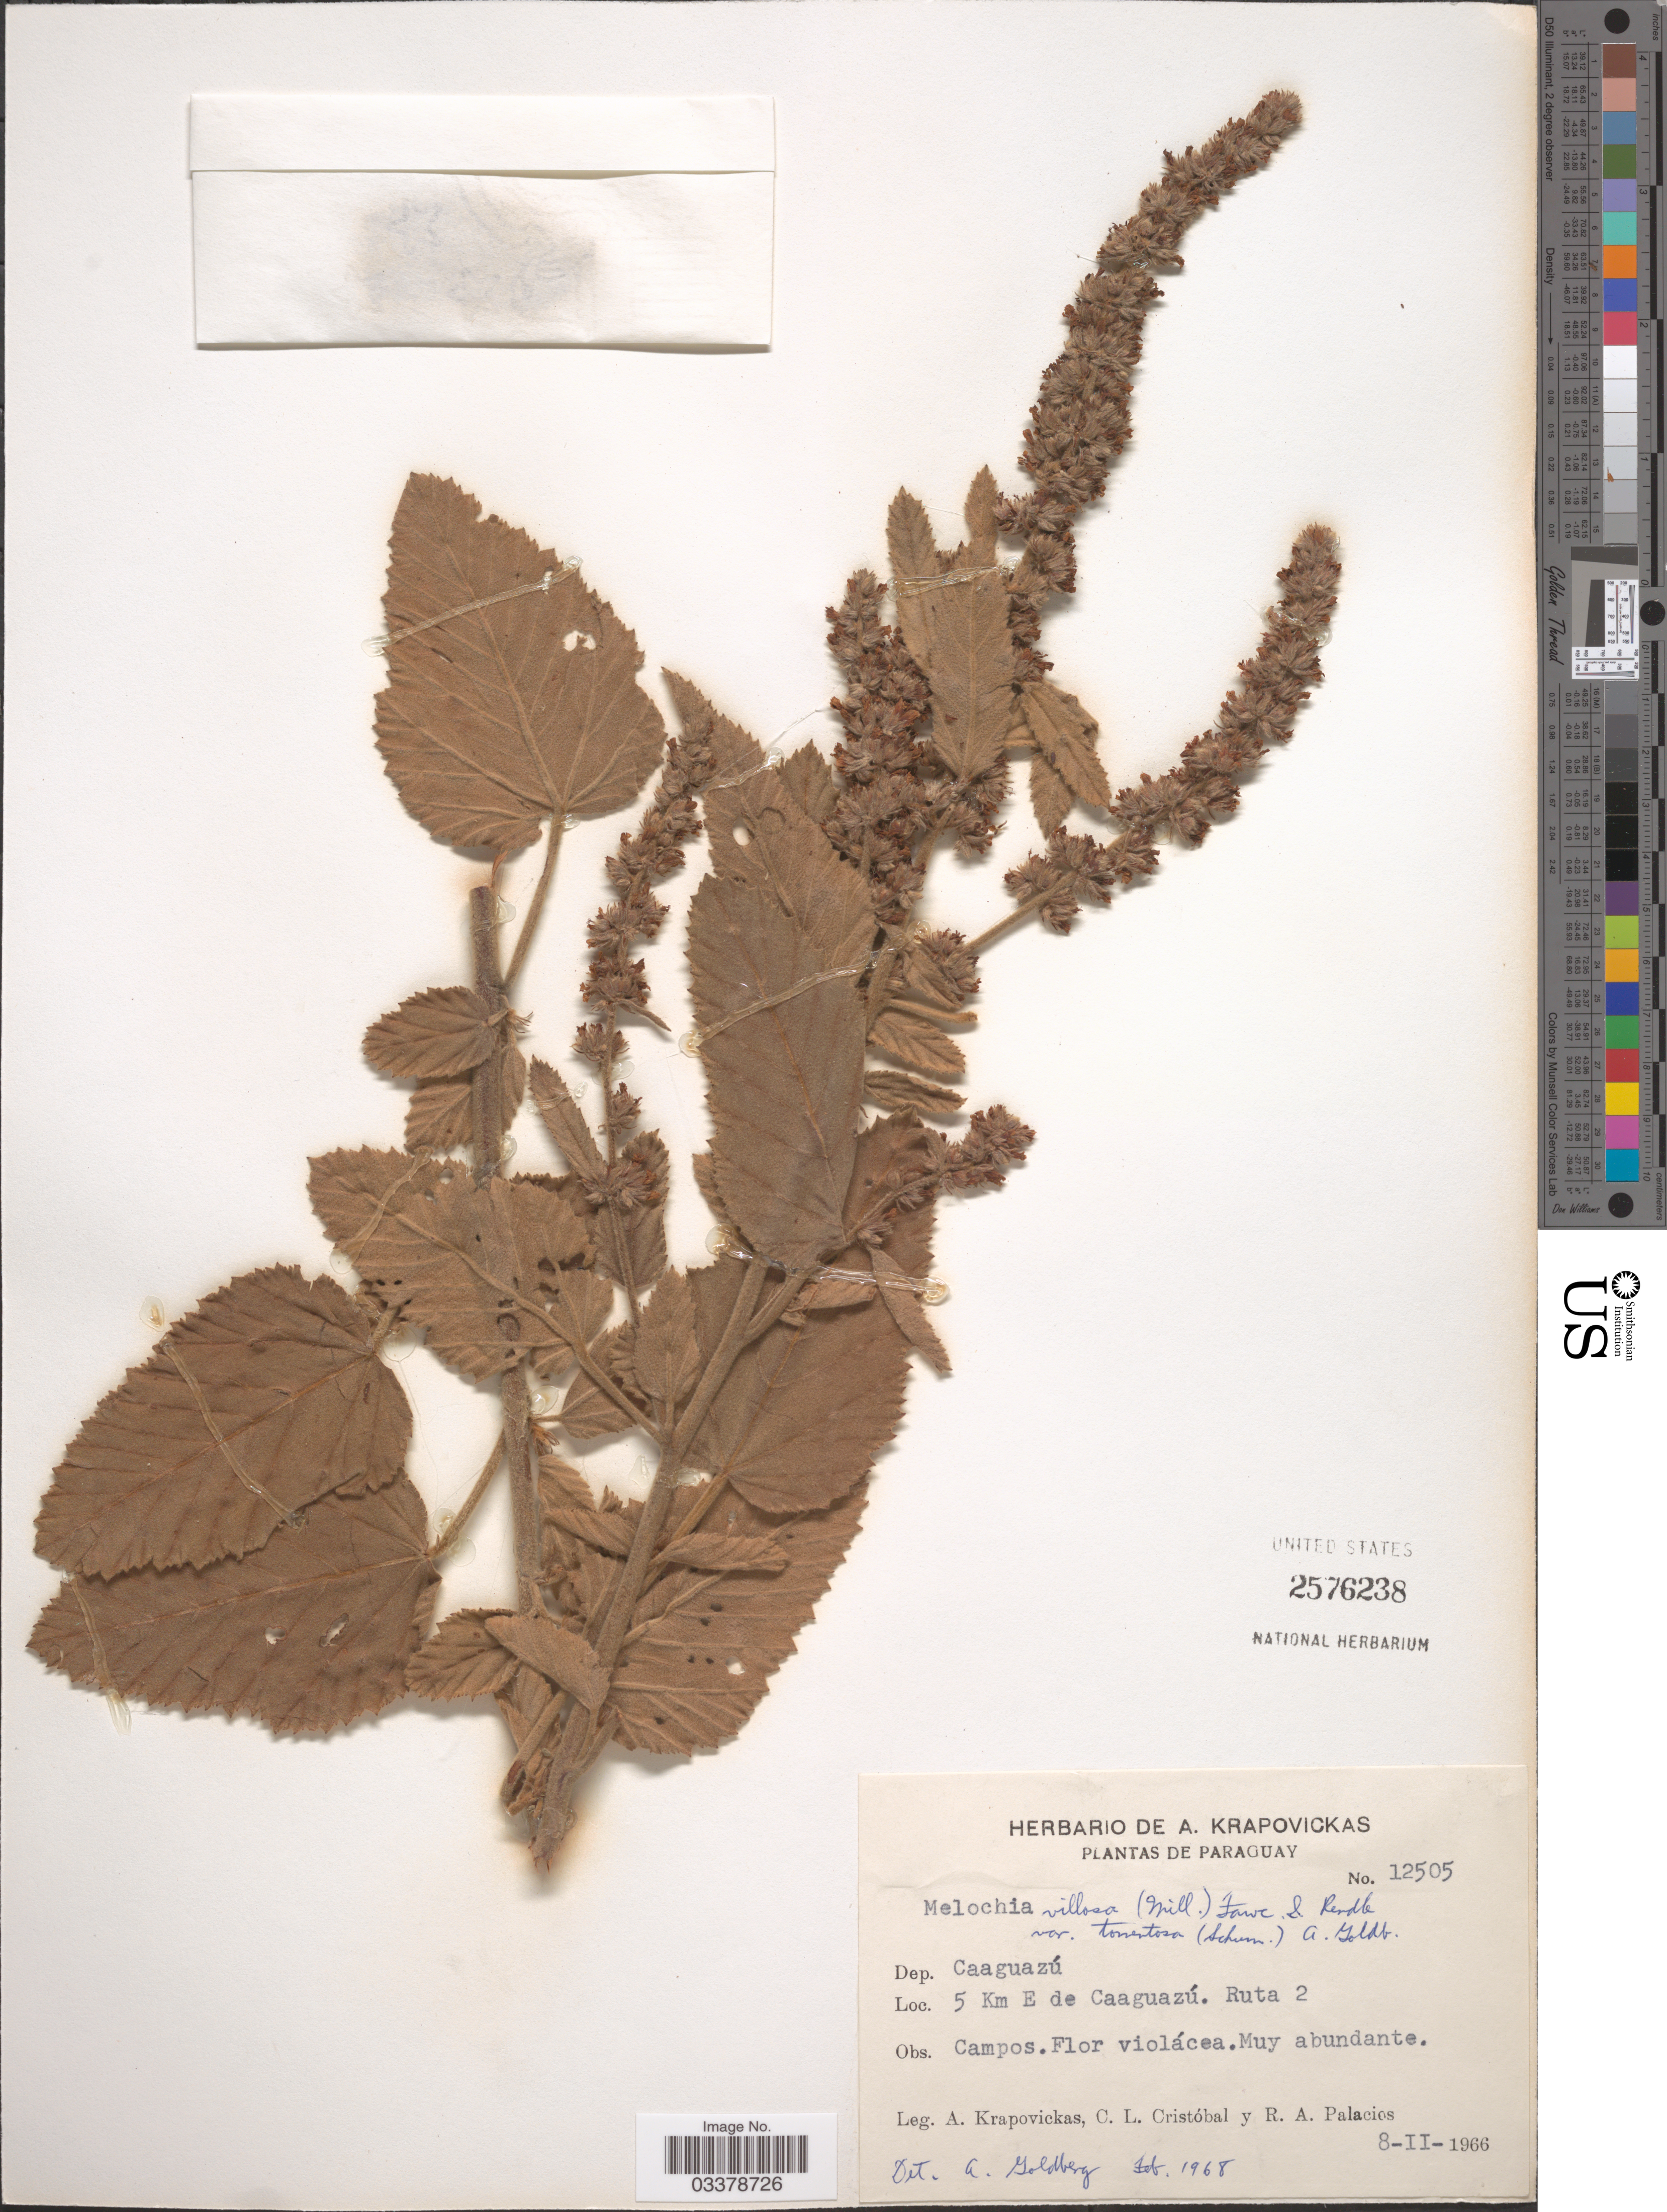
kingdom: Plantae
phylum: Tracheophyta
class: Magnoliopsida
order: Malvales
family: Malvaceae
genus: Melochia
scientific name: Melochia spicata var. tomentosa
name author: (K. Schum.) Dorr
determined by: Dorr, L. J., (BOT), Smithsonian Institution - National Museum of Natural History (UNITED STATES)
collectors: A. Krapovickas, C. L. Cristóbal & R. Palacios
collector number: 12505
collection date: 1966-02-08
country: Paraguay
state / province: Caaguazu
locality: Dep. Caaguazú. 5 Km E de Caaguazú. Ruta 2.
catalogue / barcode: US 2576238